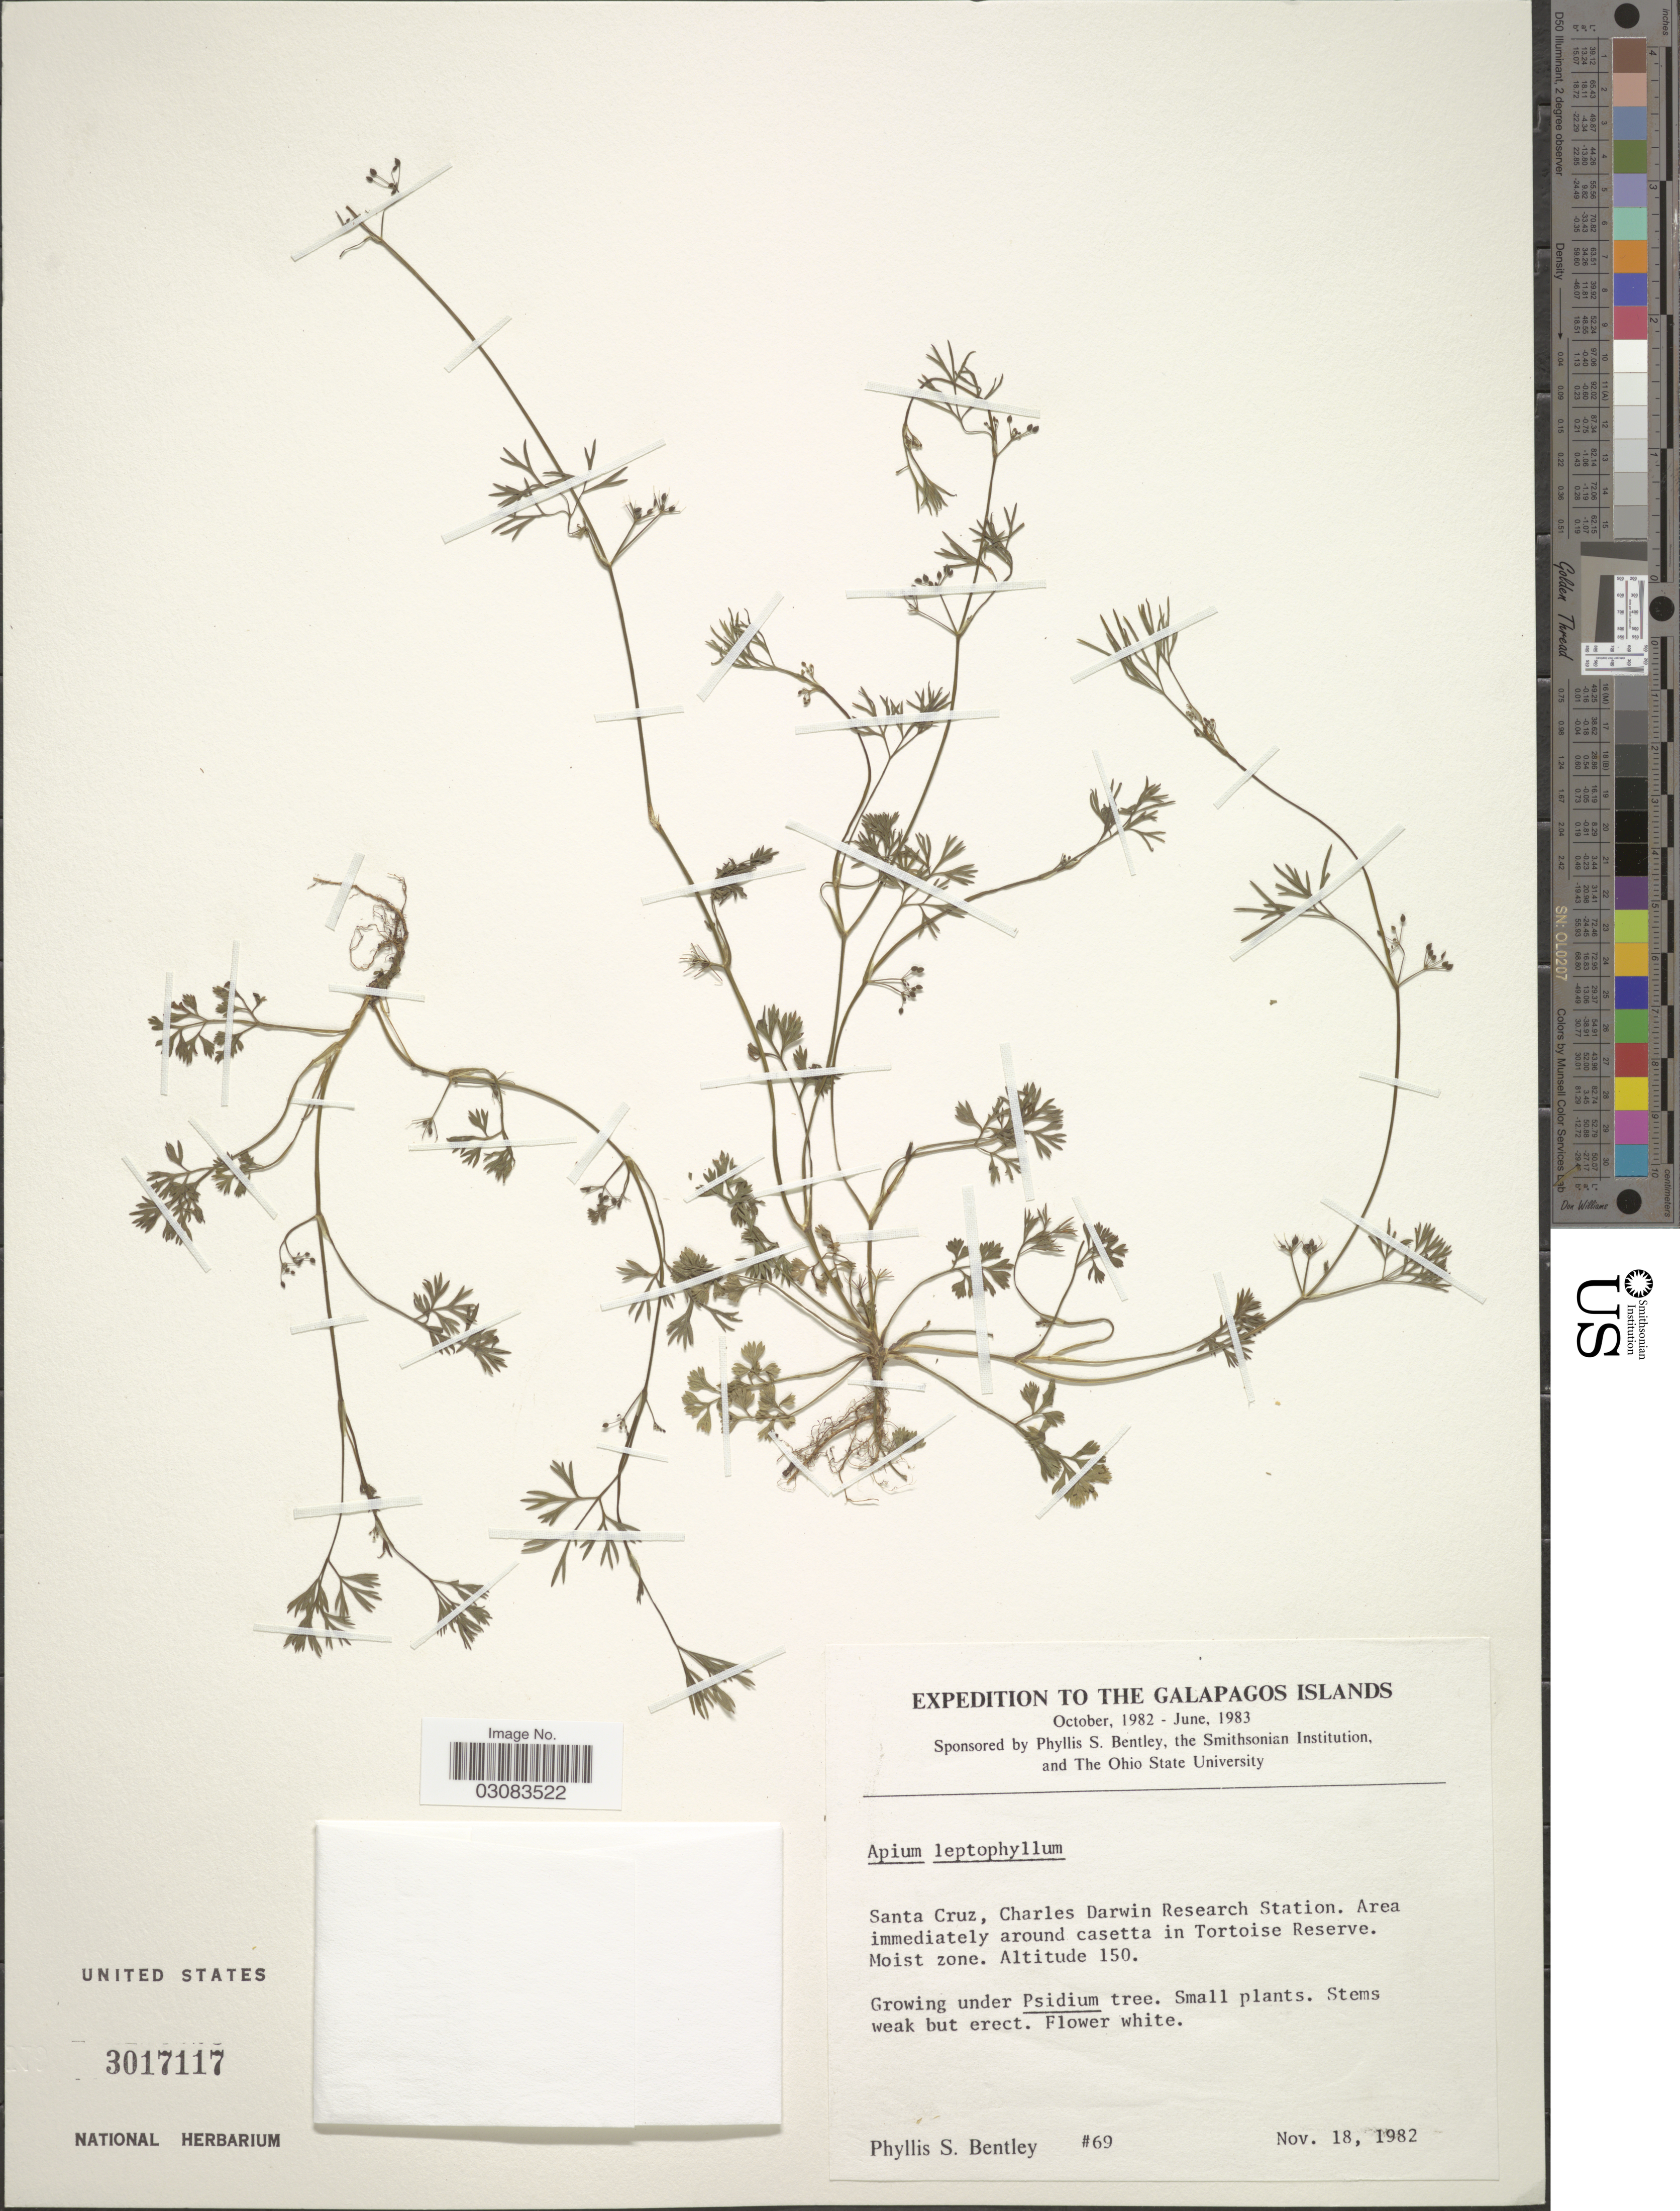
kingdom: Plantae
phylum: Tracheophyta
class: Magnoliopsida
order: Apiales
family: Apiaceae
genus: Cyclospermum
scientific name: Cyclospermum leptophyllum var. leptophyllum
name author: (Pers.) Sprague ex Britton & P. Wilson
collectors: P. S. Bentley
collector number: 69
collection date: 1982-11-18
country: Ecuador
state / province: Colón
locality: Galapagos Islands. Santa Cruz, Charles Darwin Research Station. Area immediately aroun casetta in Tortoise Reserve.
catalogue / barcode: US 3017117